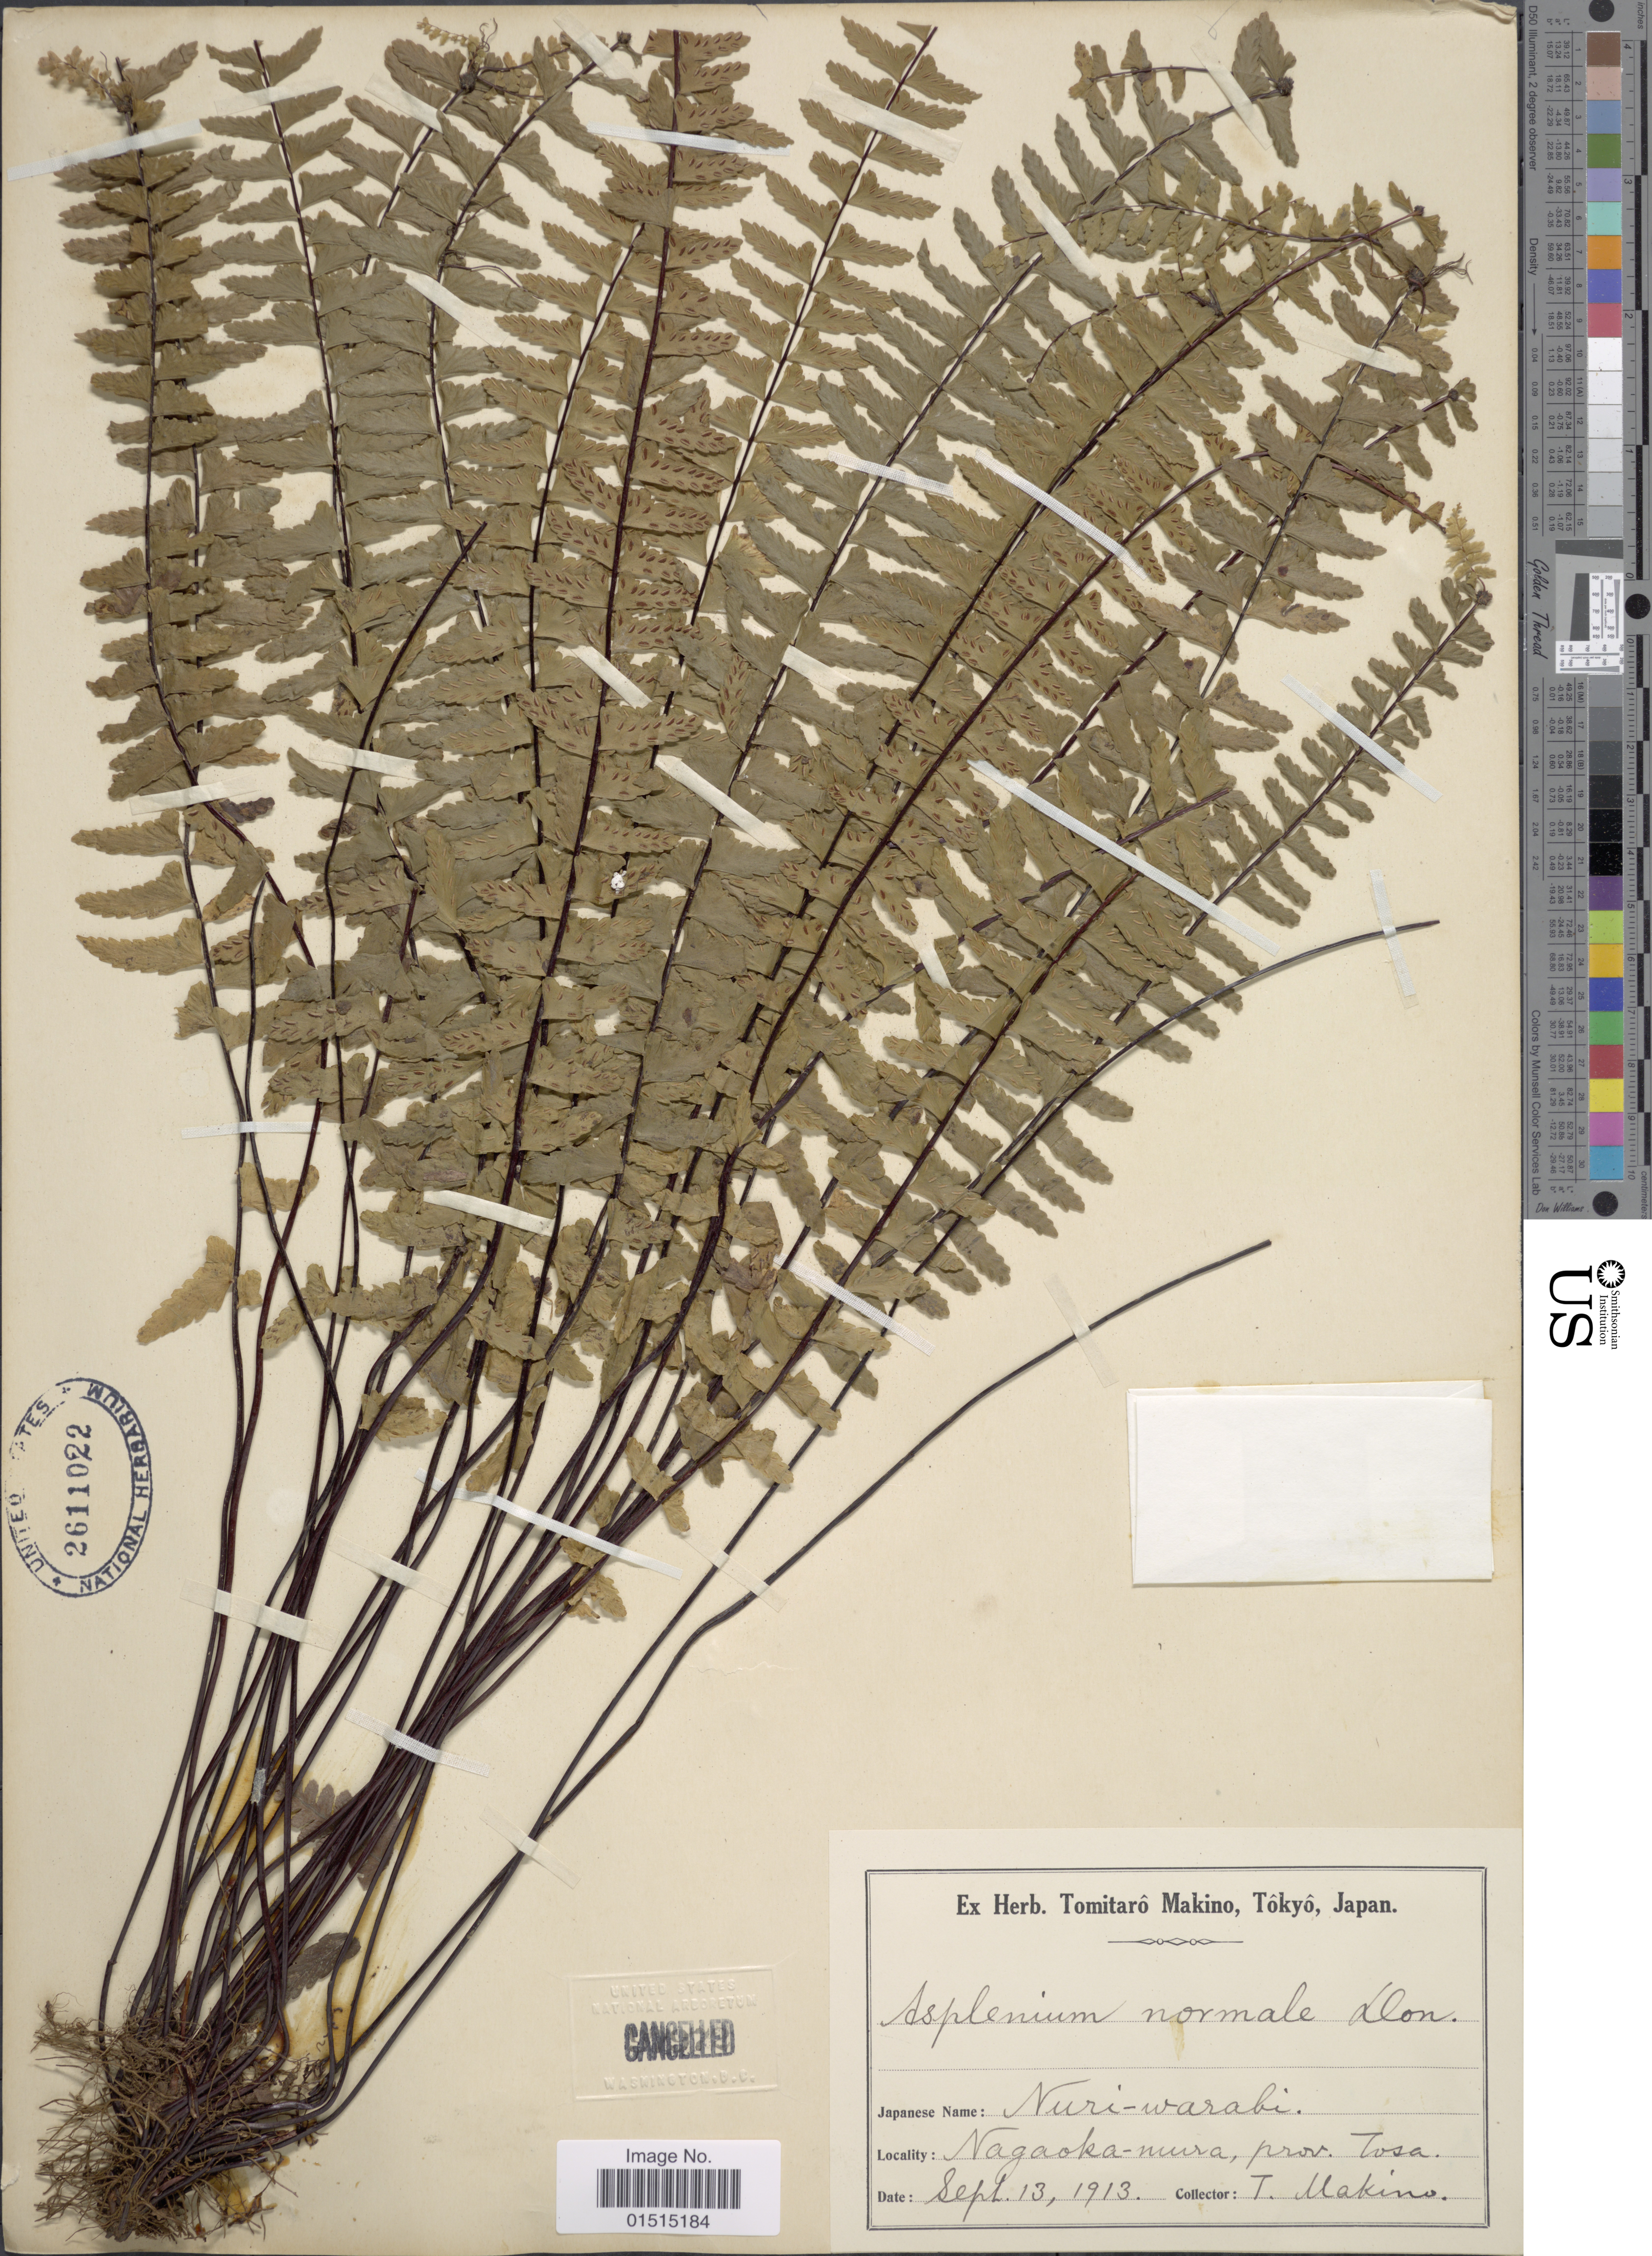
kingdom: Plantae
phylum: Tracheophyta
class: Polypodiopsida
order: Polypodiales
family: Aspleniaceae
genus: Asplenium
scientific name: Asplenium normale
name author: D. Don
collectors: T. Makino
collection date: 1913-09-13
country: Japan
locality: Nagaoka-mura, Prov. Tosa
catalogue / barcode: US 2611022